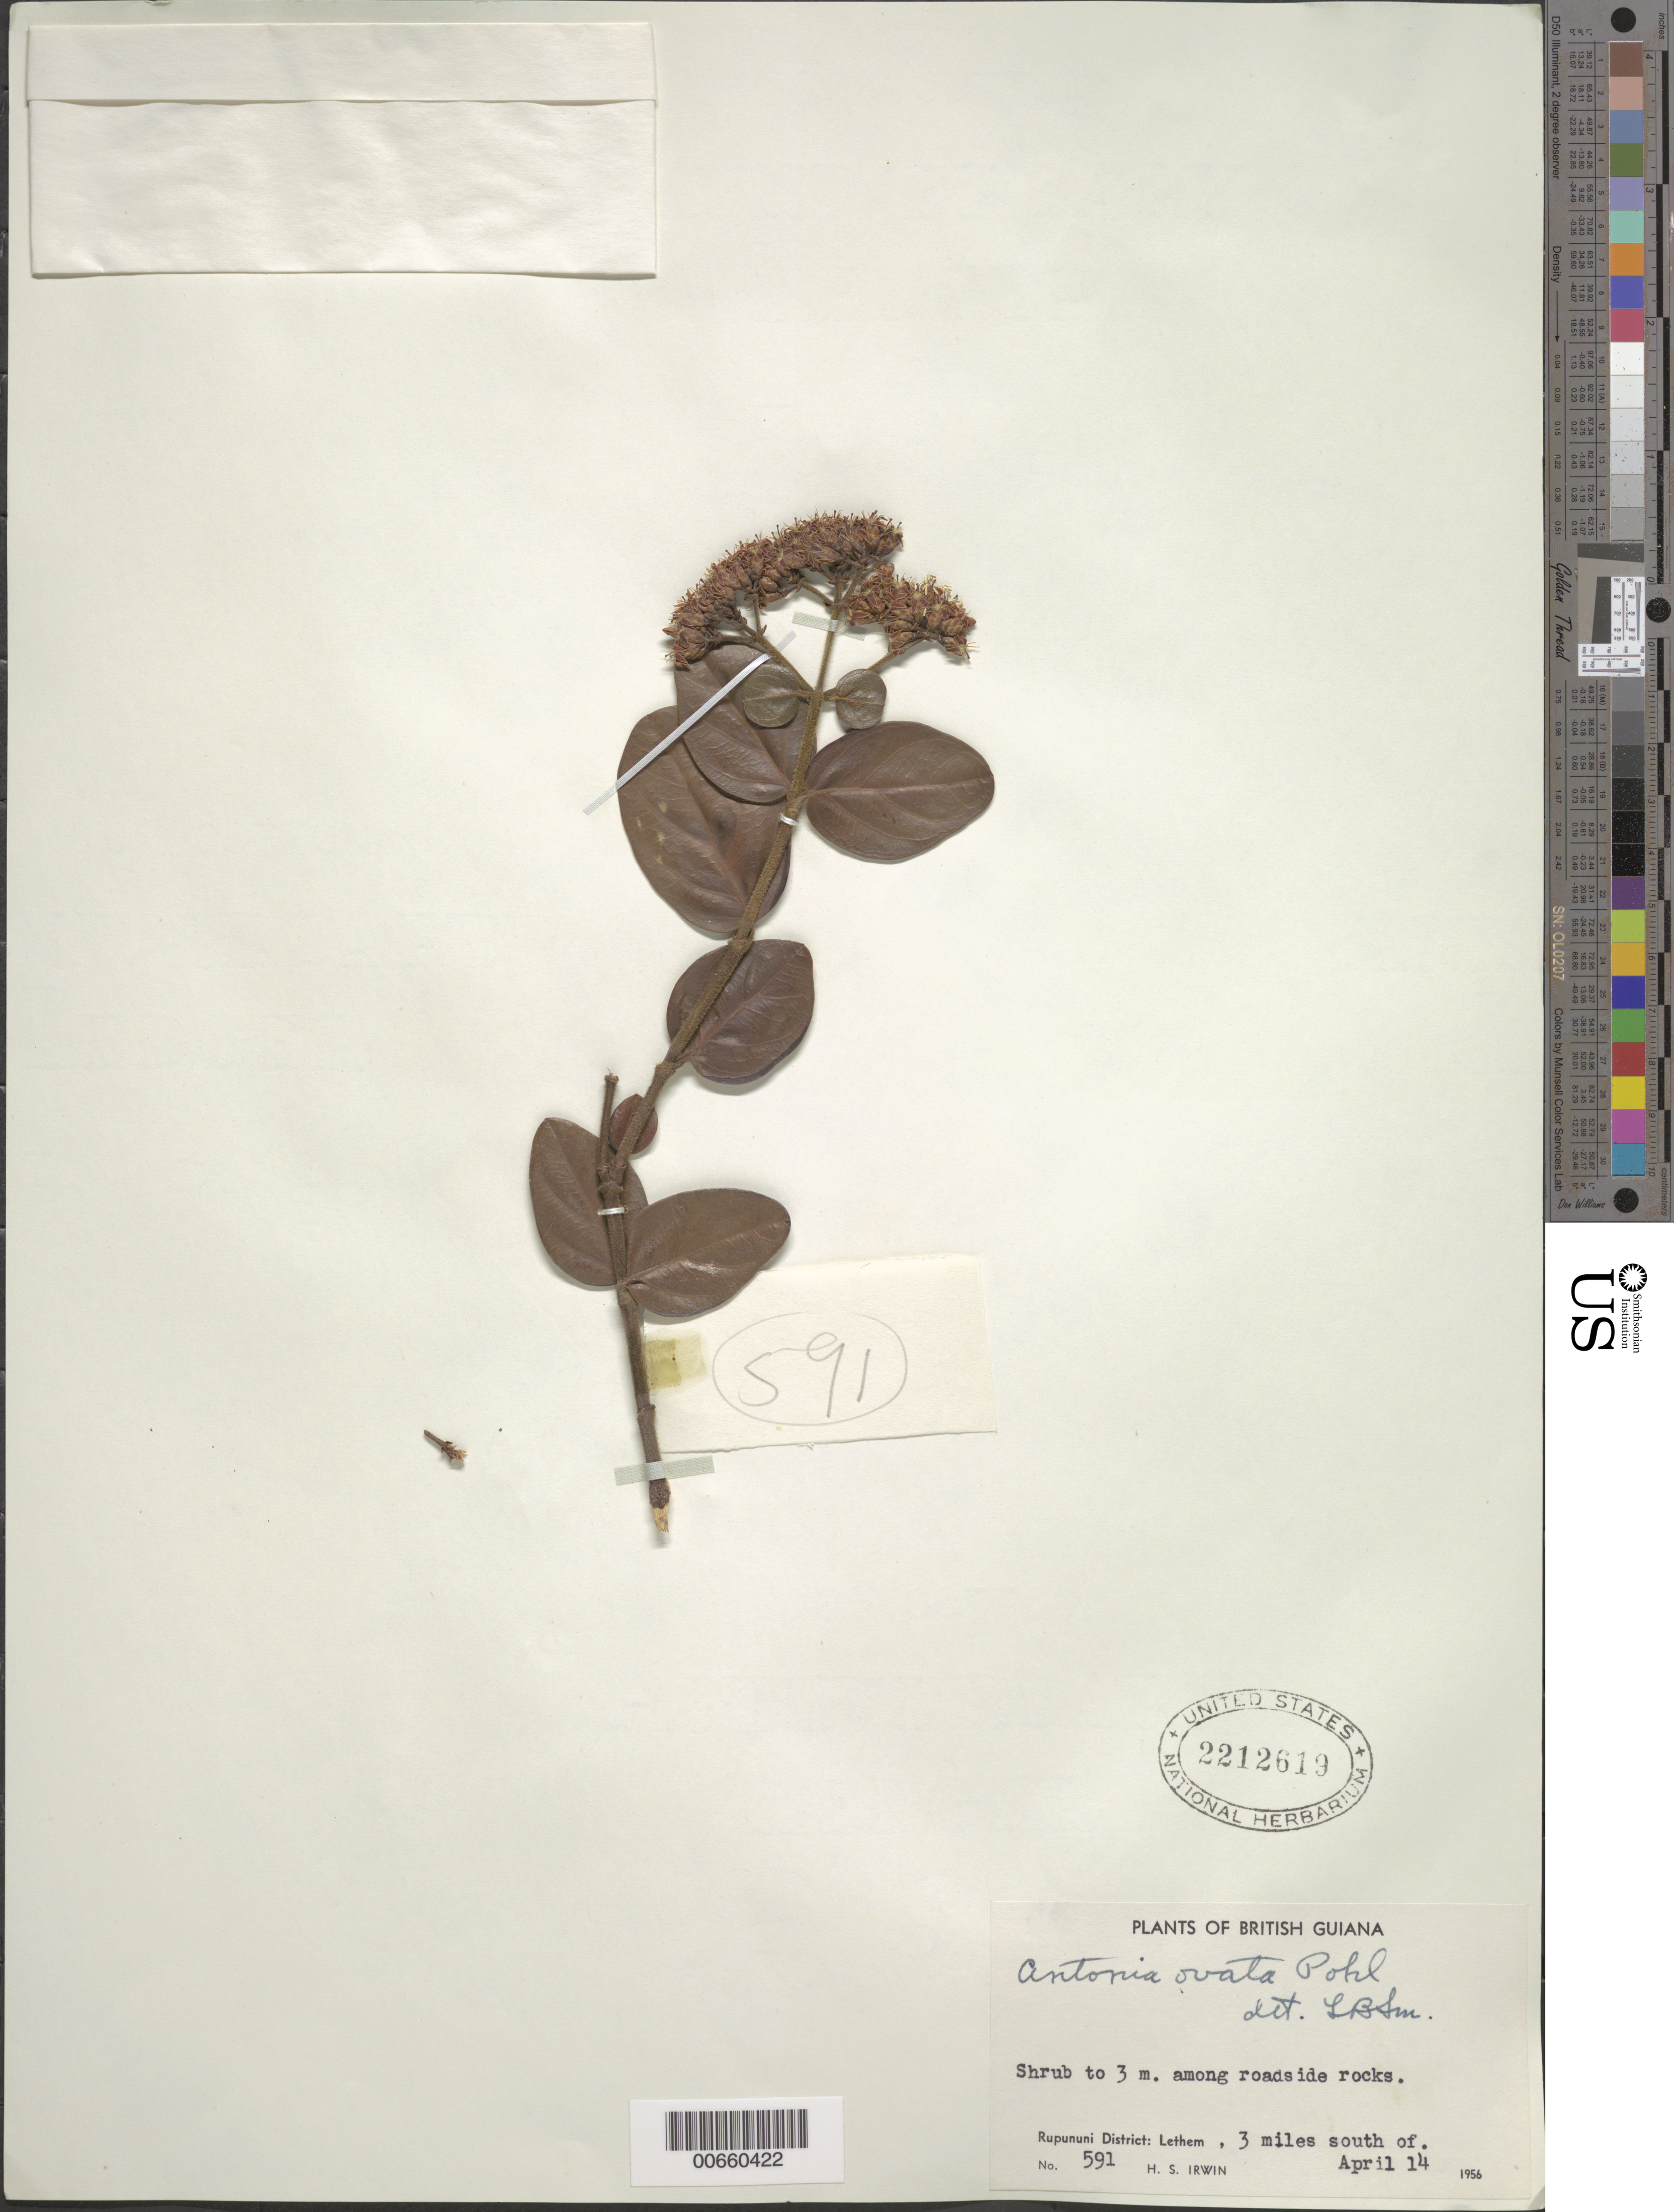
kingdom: Plantae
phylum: Tracheophyta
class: Magnoliopsida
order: Gentianales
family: Loganiaceae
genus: Antonia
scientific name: Antonia ovata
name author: Pohl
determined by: Smith, Lyman B., (US), NMNH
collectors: H. Irwin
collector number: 591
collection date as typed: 14-Apr-56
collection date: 1956-04-14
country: Guyana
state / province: U. Takutu-U. Essequibo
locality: Rupununi Dist., 3 mi. S of Lethem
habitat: Among roadside rocks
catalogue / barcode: US 2212619